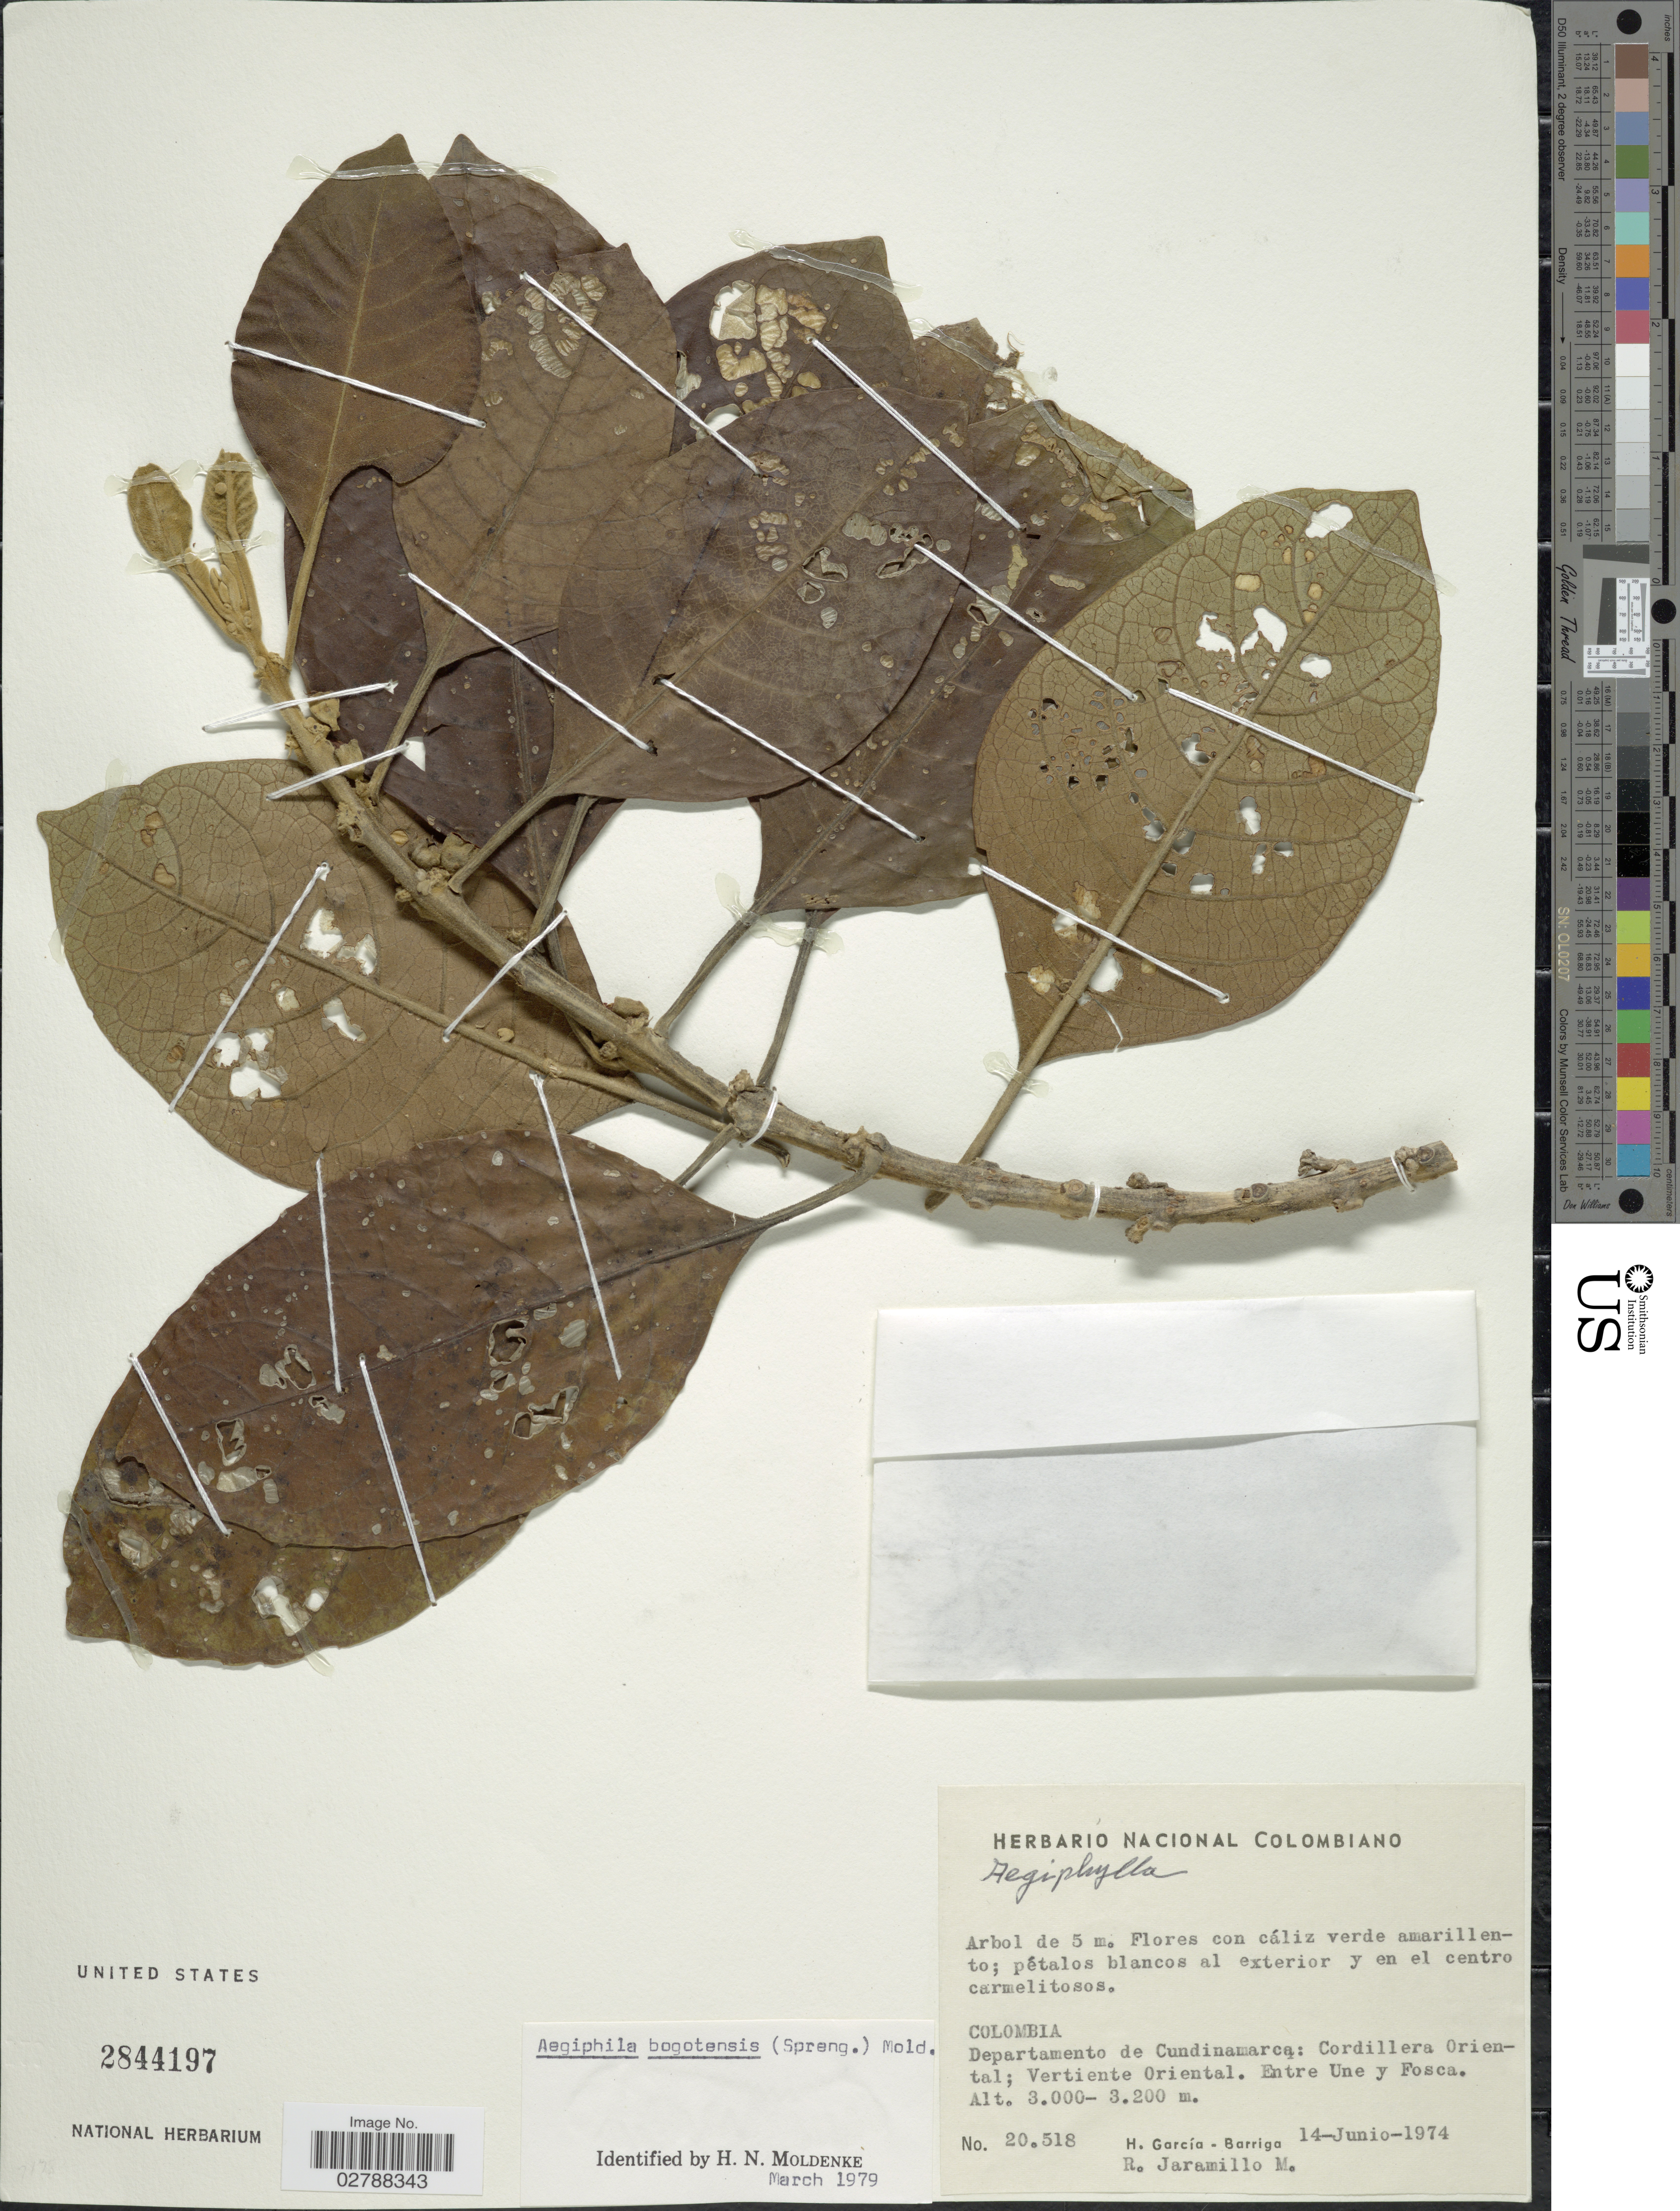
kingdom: Plantae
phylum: Tracheophyta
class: Magnoliopsida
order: Lamiales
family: Lamiaceae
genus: Aegiphila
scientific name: Aegiphila bogotensis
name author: (Spreng.) Moldenke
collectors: H. García Barriga & R. Jaramillo M.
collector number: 20518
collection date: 1974-06-14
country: Colombia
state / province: Cundinamarca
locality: Departamento de Cundinamarca: Cordillera Oriental; Vertiente Oriental. Entre Une y Fosca.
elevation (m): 3000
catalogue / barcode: US 2844197